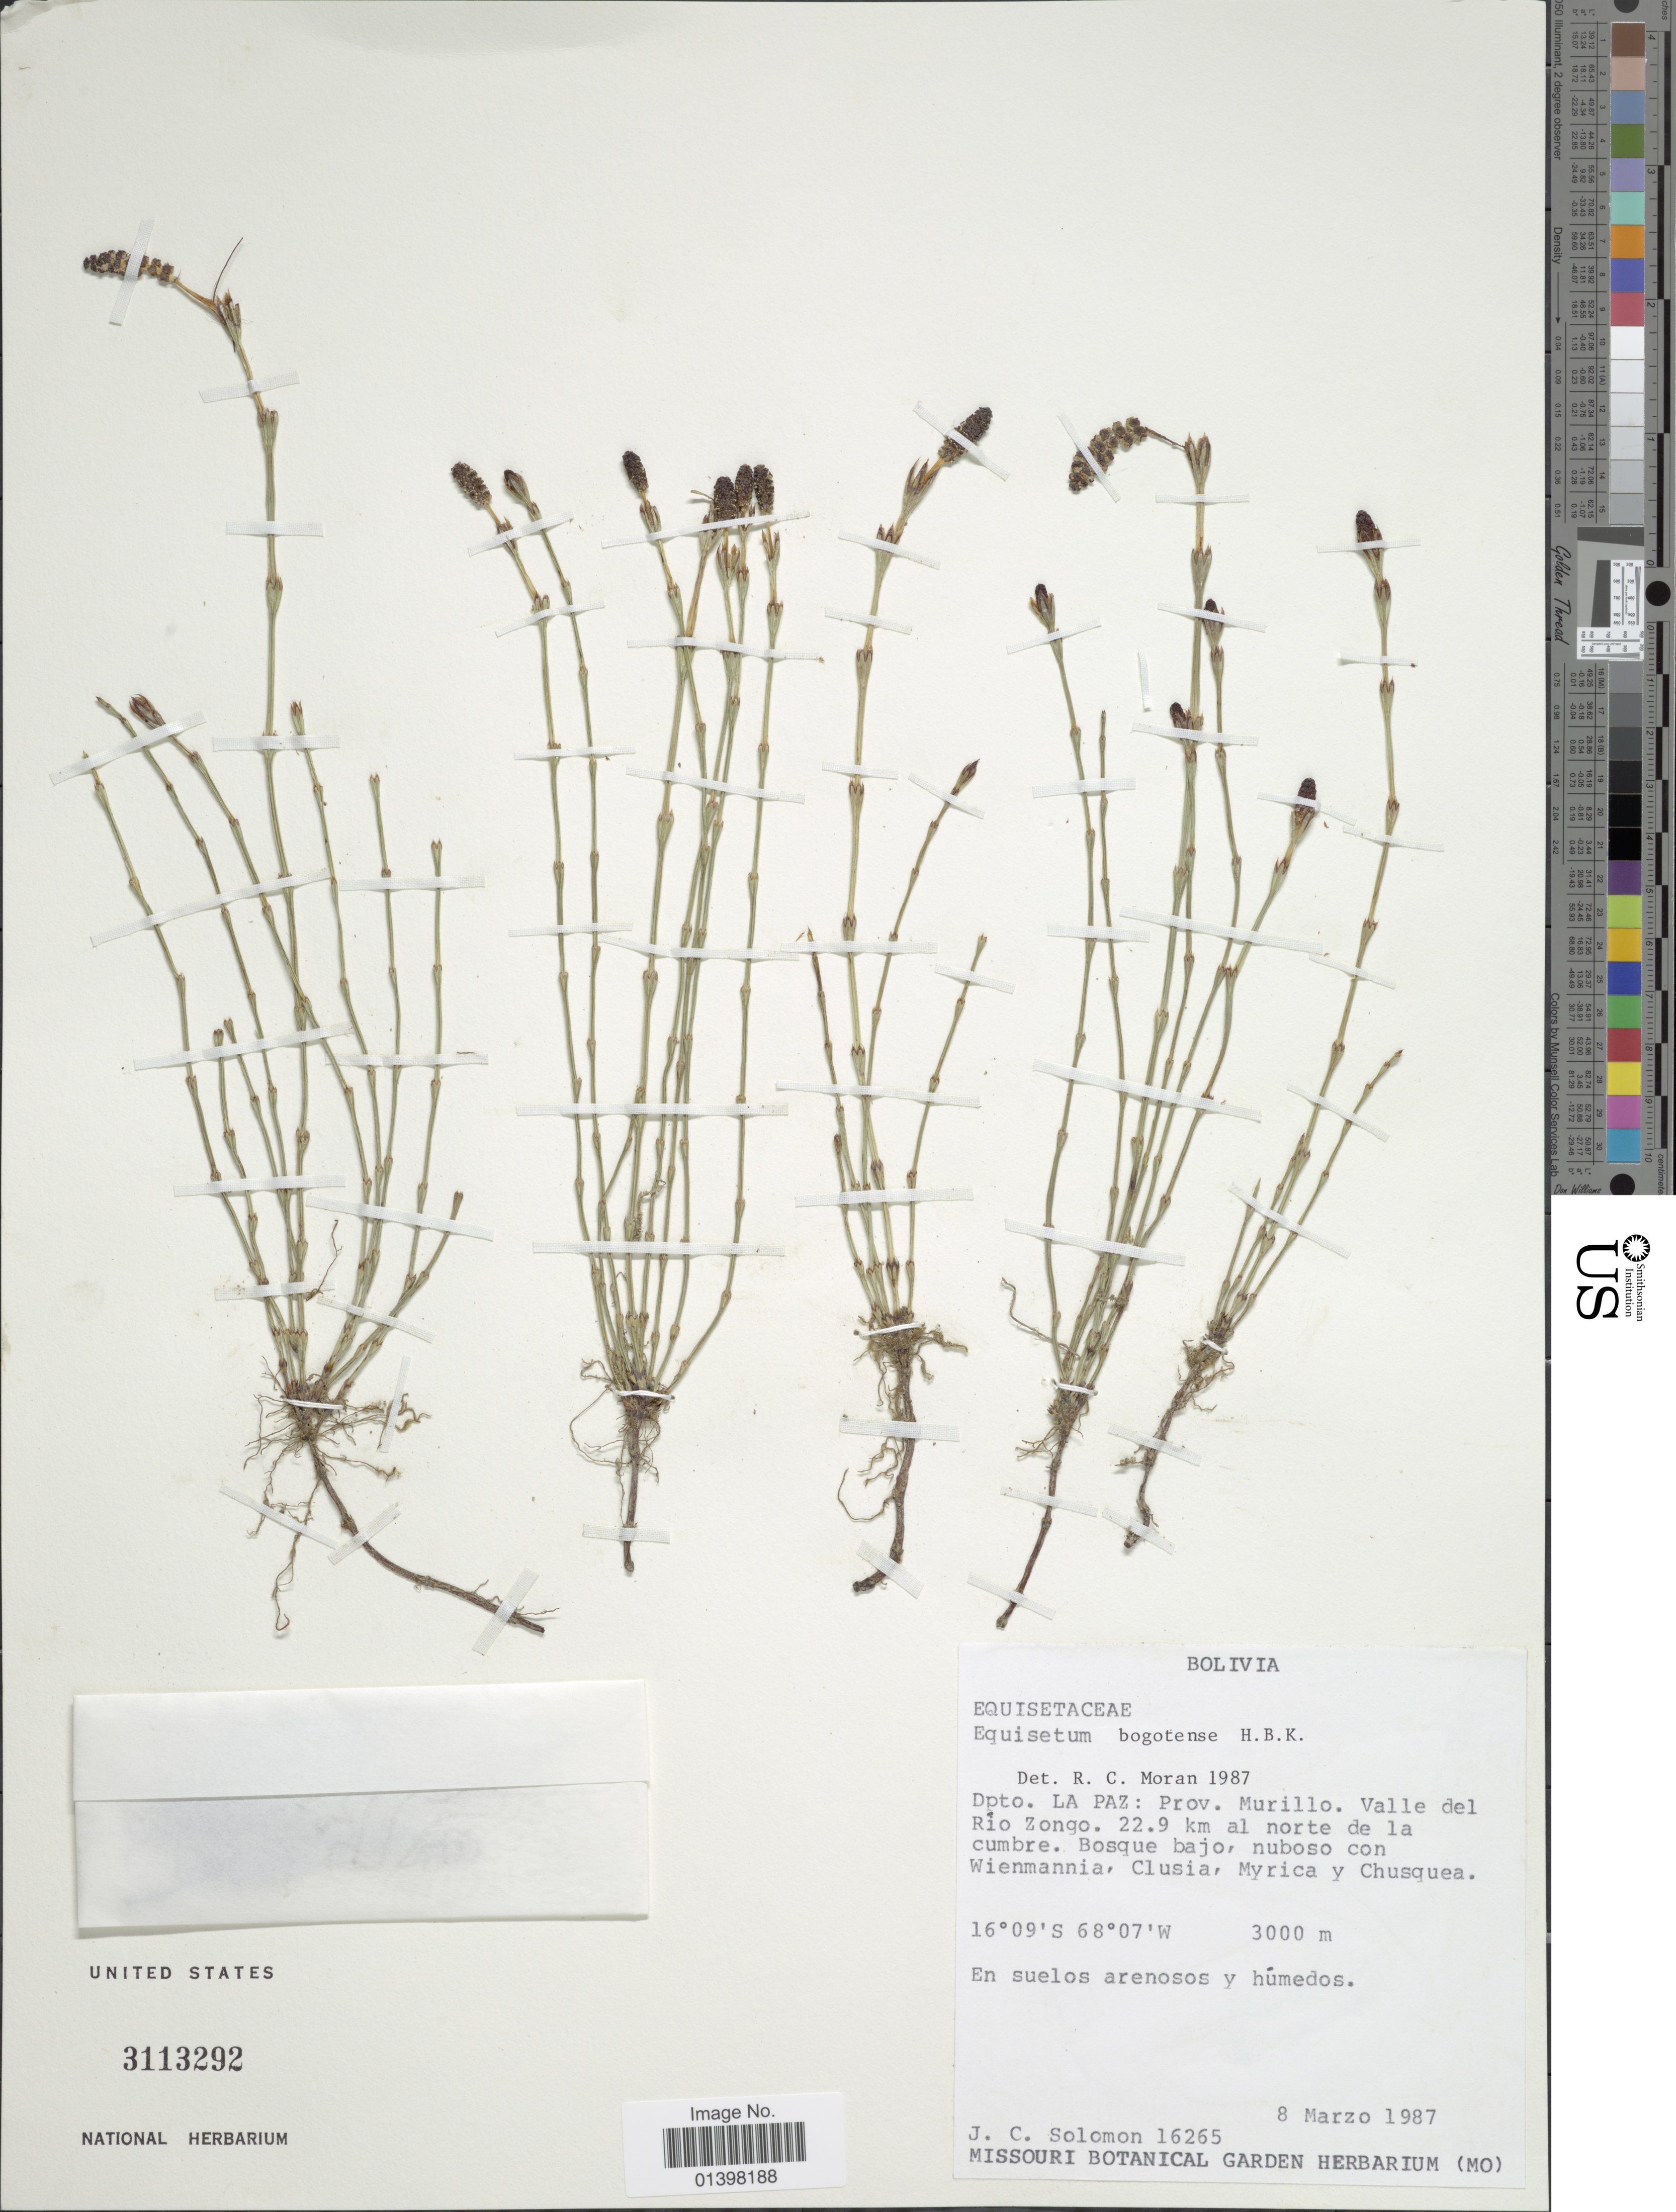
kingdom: Plantae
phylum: Tracheophyta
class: Polypodiopsida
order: Equisetales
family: Equisetaceae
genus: Equisetum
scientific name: Equisetum bogotense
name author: Kunth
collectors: J. C. Solomon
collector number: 16265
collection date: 1987-03-08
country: Bolivia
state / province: La Paz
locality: Prov. Murillo, Valle del Rio Zongo. 22.9 km al norte de la cumbre. Bosque bajo, nuboso con Wienmannia, Clusia, Myrica y Chusquea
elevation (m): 3000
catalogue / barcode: US 3113292